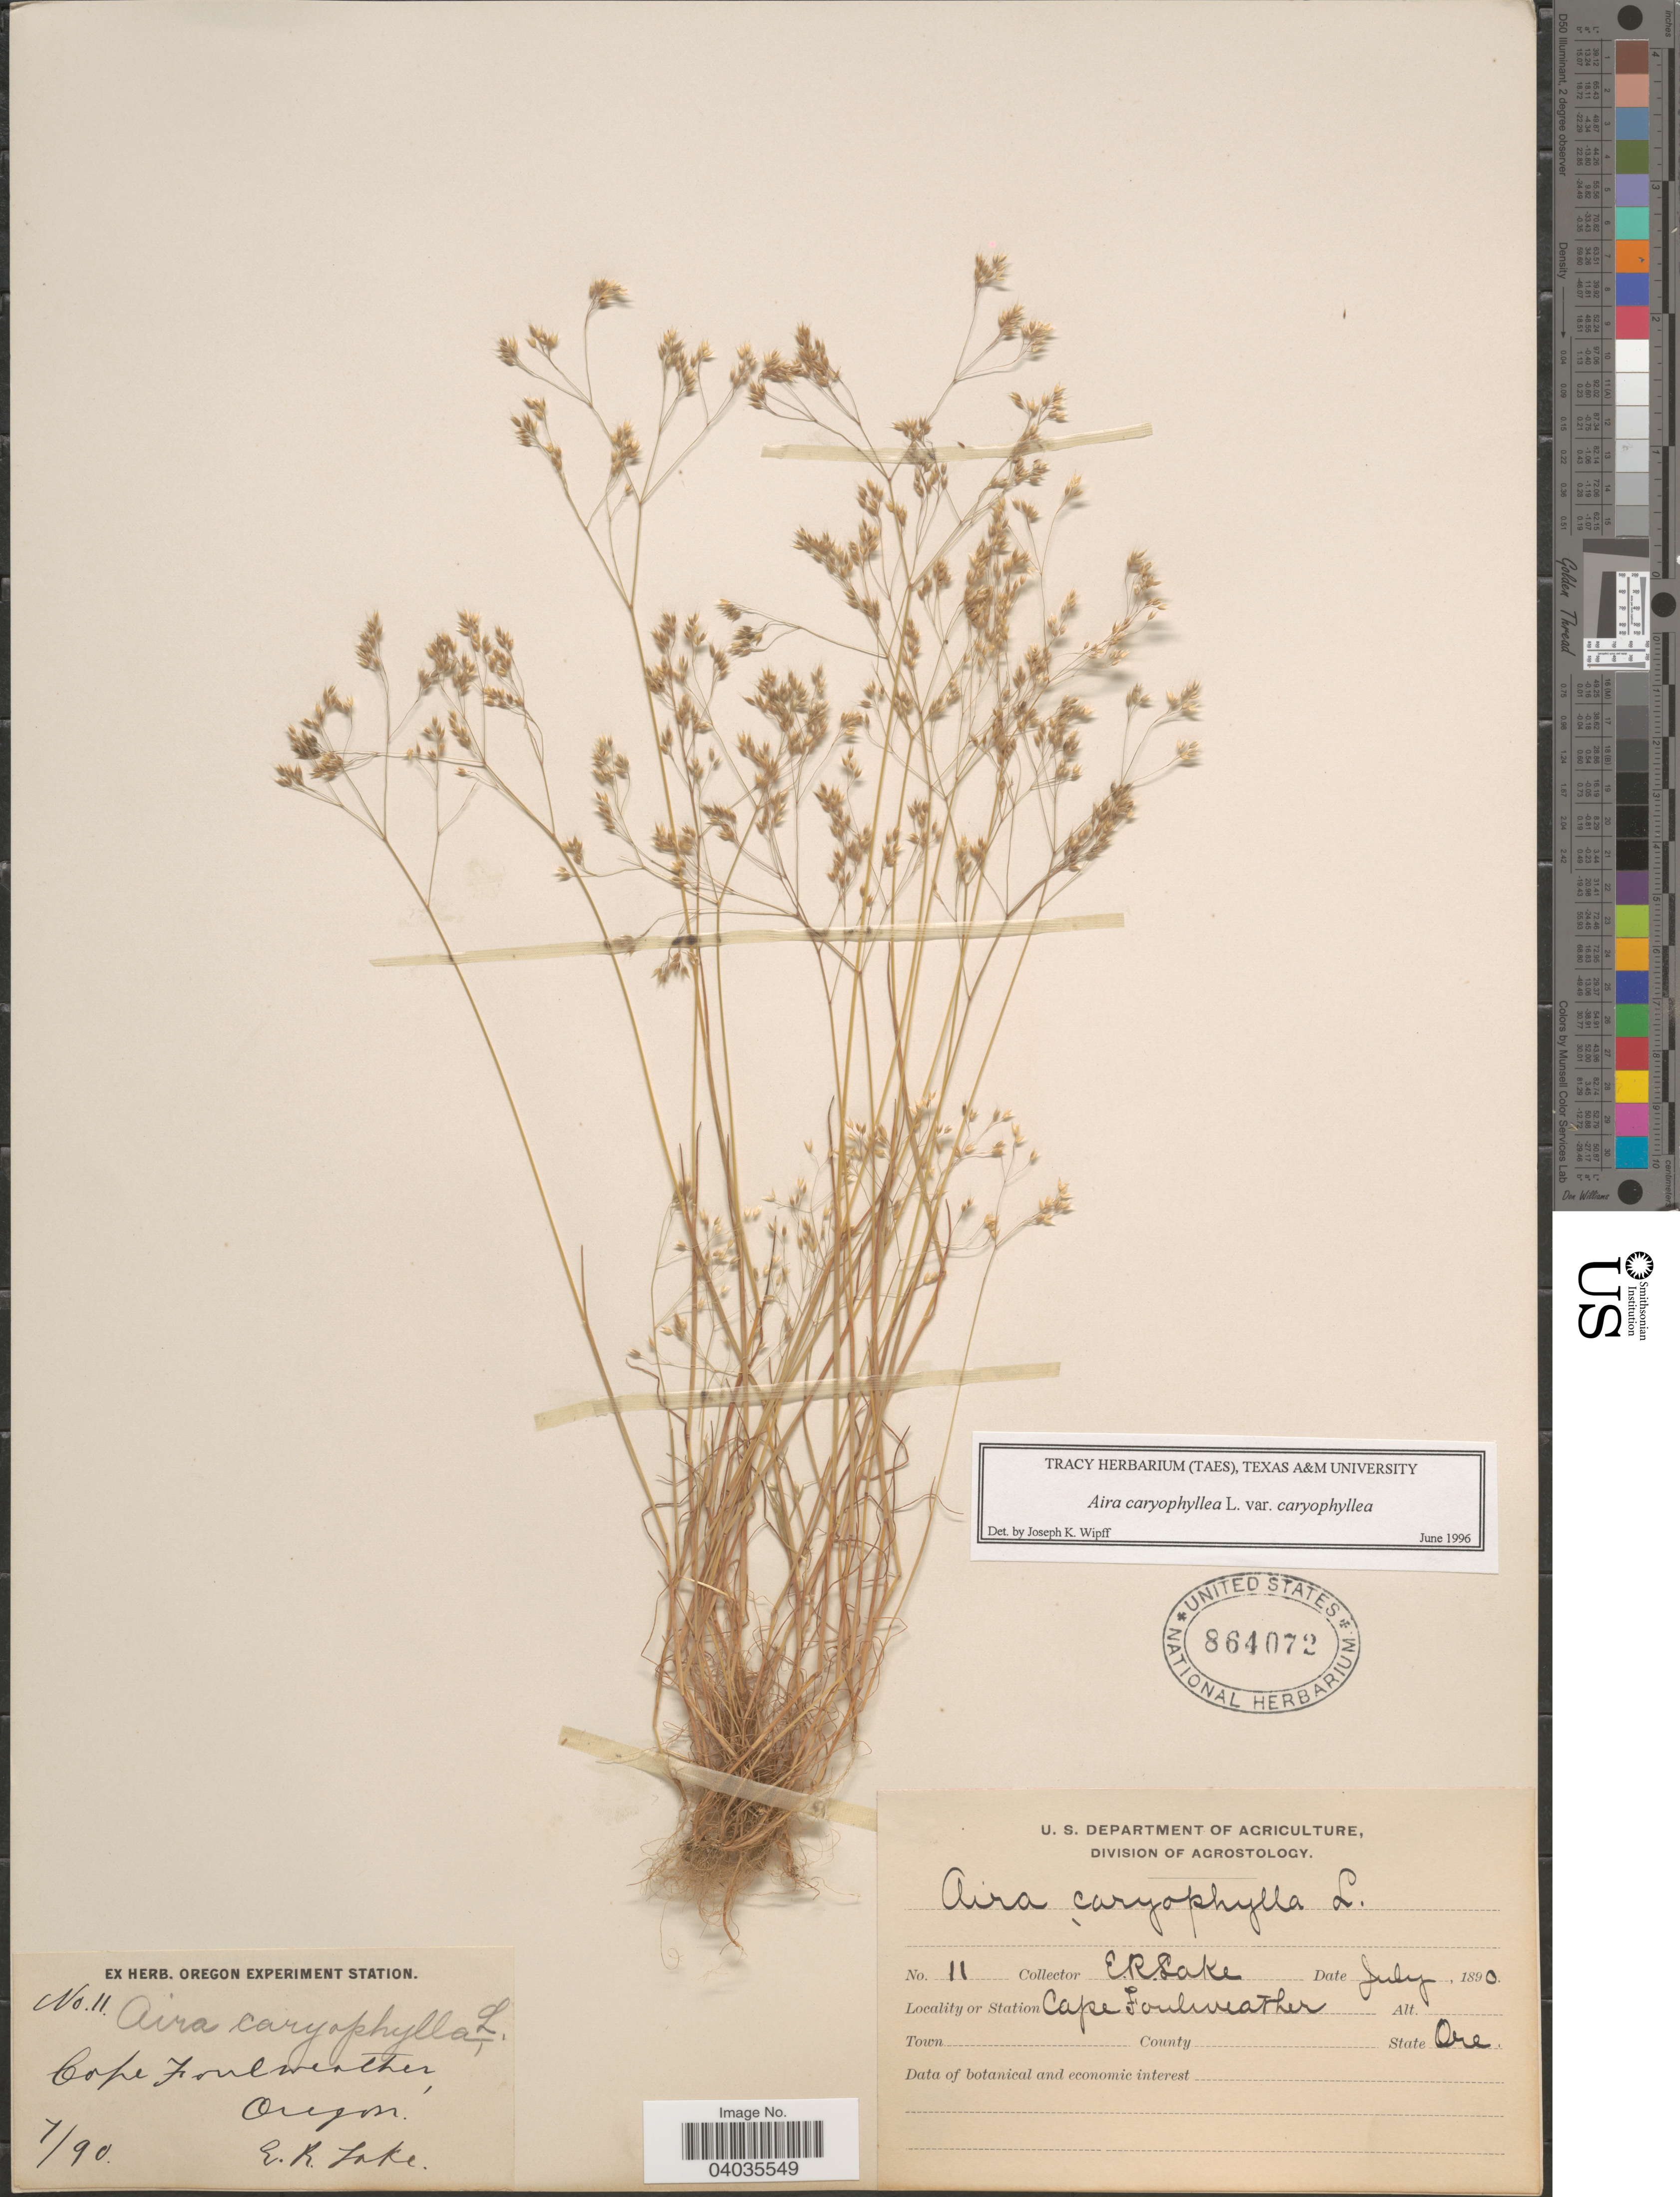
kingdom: Plantae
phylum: Tracheophyta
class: Liliopsida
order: Poales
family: Poaceae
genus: Aira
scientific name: Aira caryophyllea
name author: L.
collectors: E. Lake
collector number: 11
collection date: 1890-07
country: United States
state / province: Oregon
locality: Station Cape Foulweather.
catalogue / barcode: US 864072